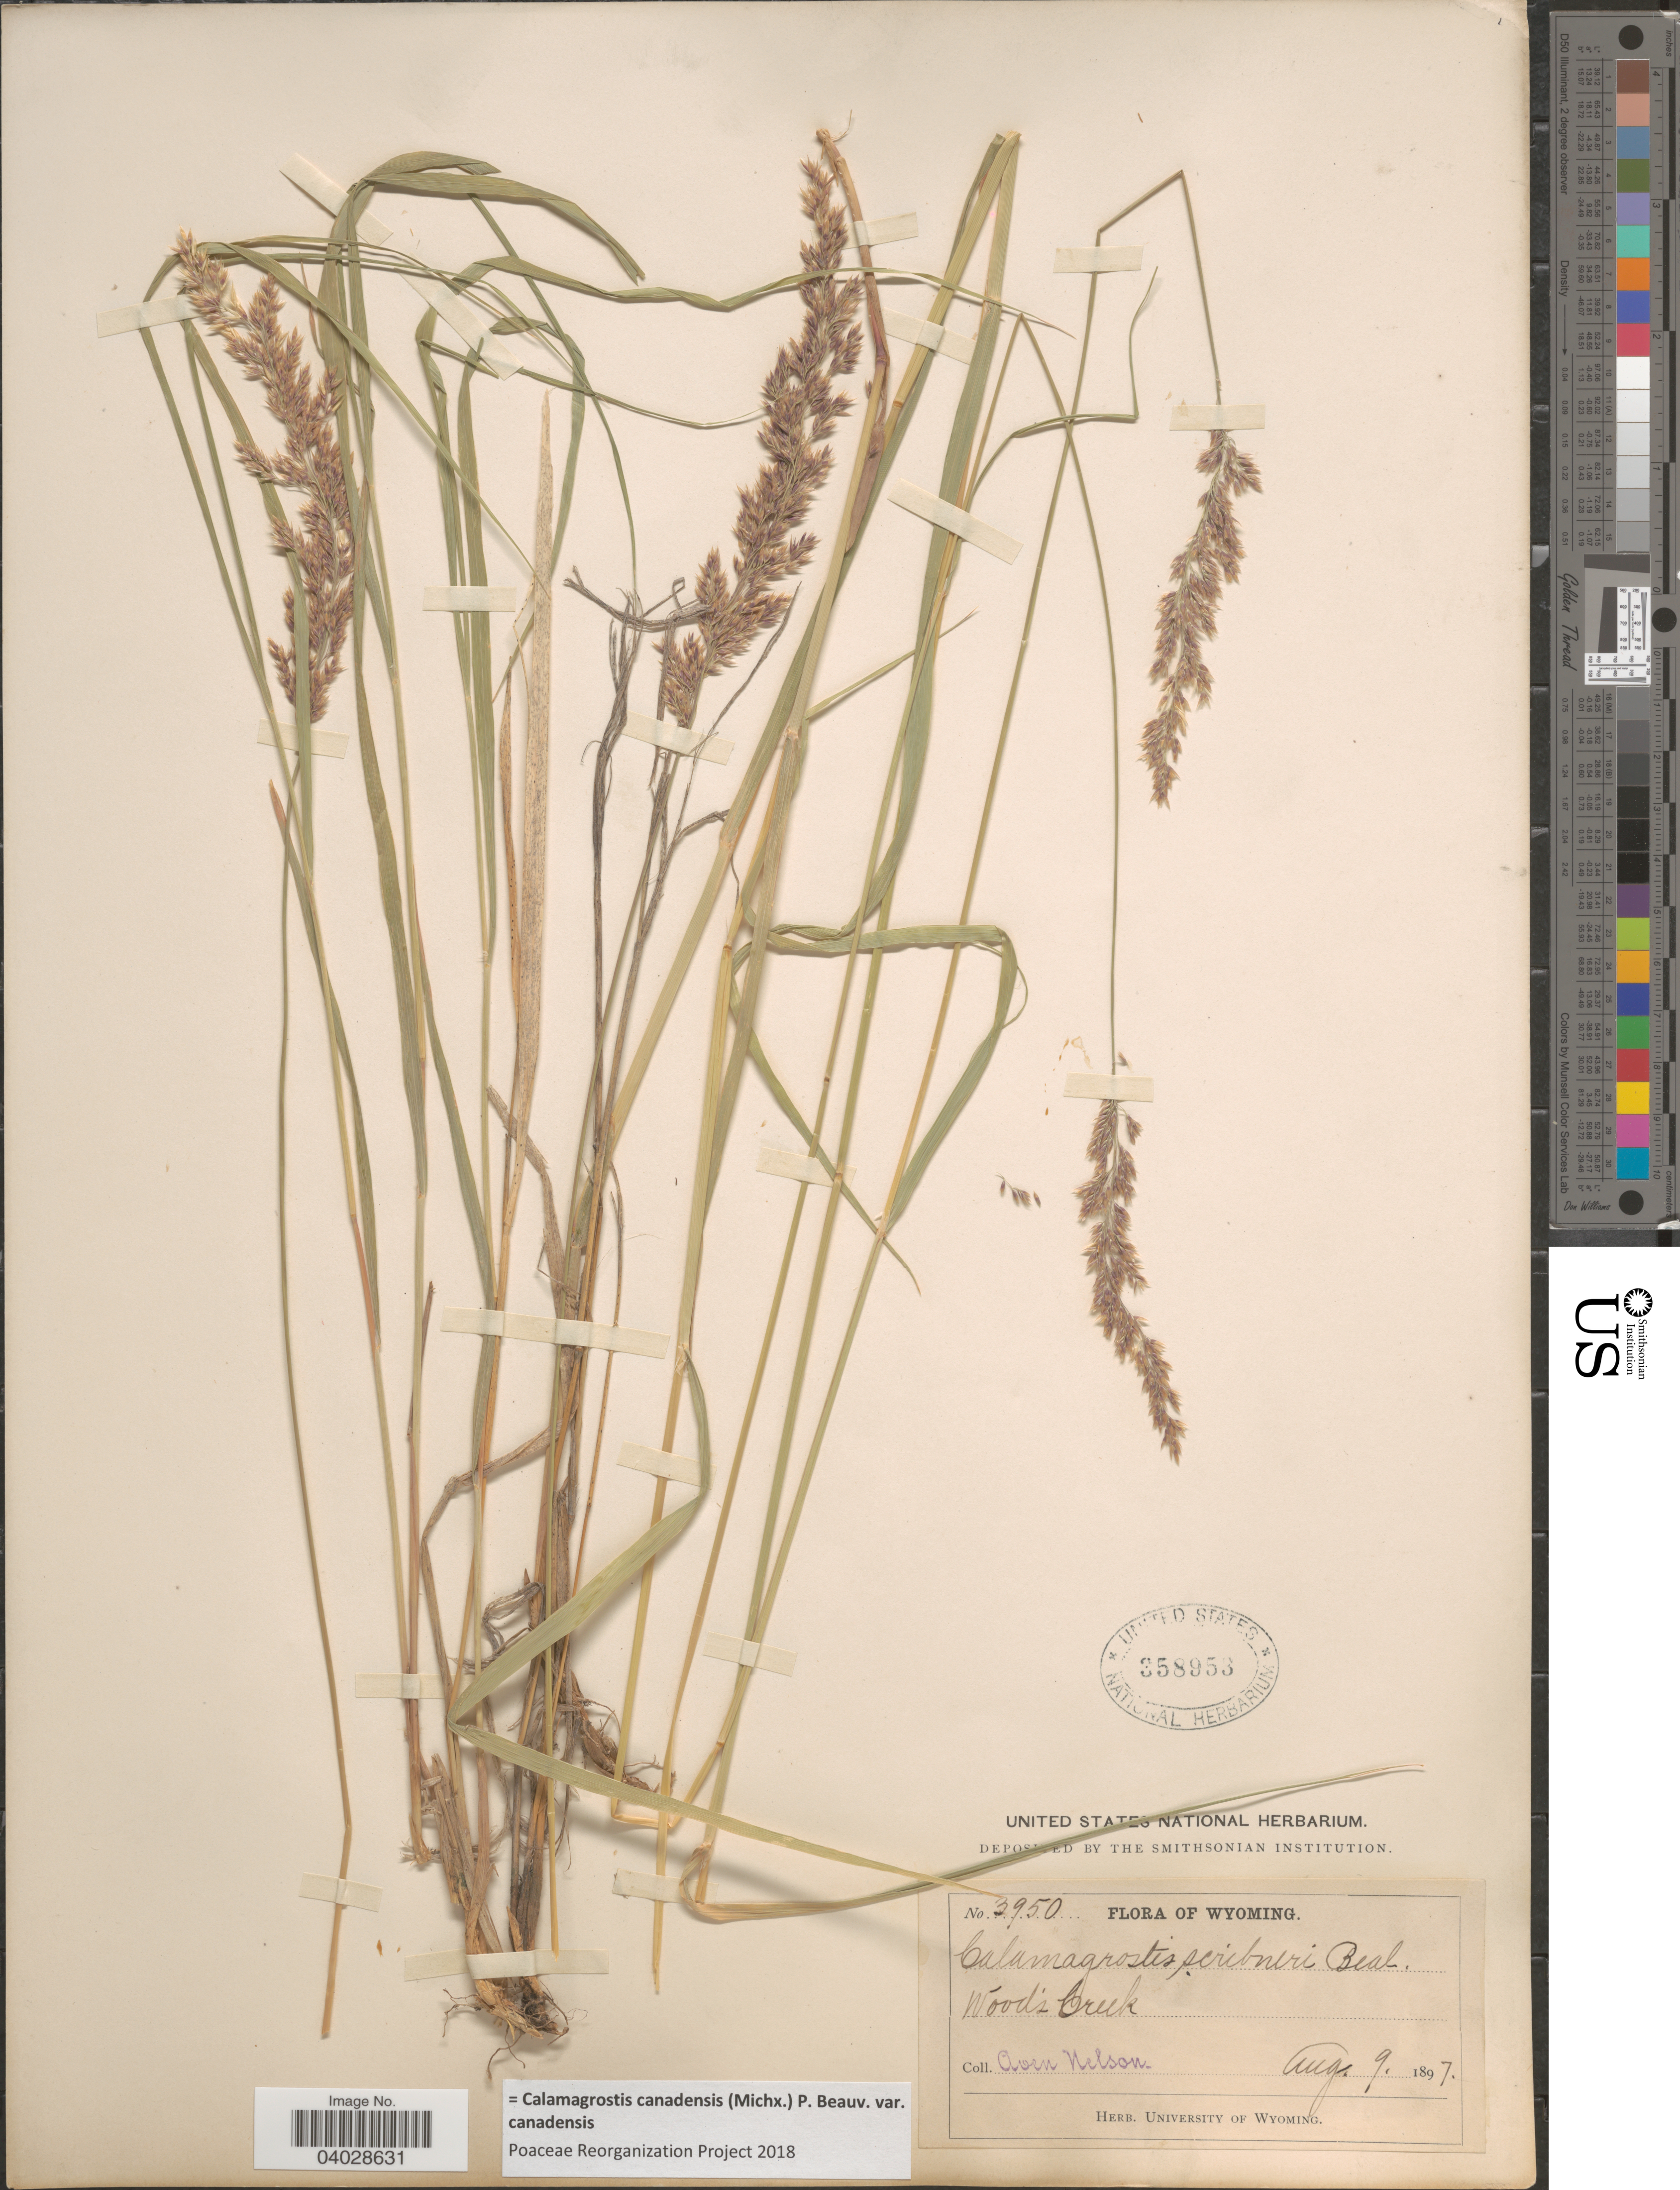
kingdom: Plantae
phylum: Tracheophyta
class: Liliopsida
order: Poales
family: Poaceae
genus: Calamagrostis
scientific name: Calamagrostis canadensis var. canadensis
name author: (Michx.) P. Beauv.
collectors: A. Nelson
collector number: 3950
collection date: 1897-08-09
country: United States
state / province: Wyoming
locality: Woods Creek.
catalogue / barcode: US 358953